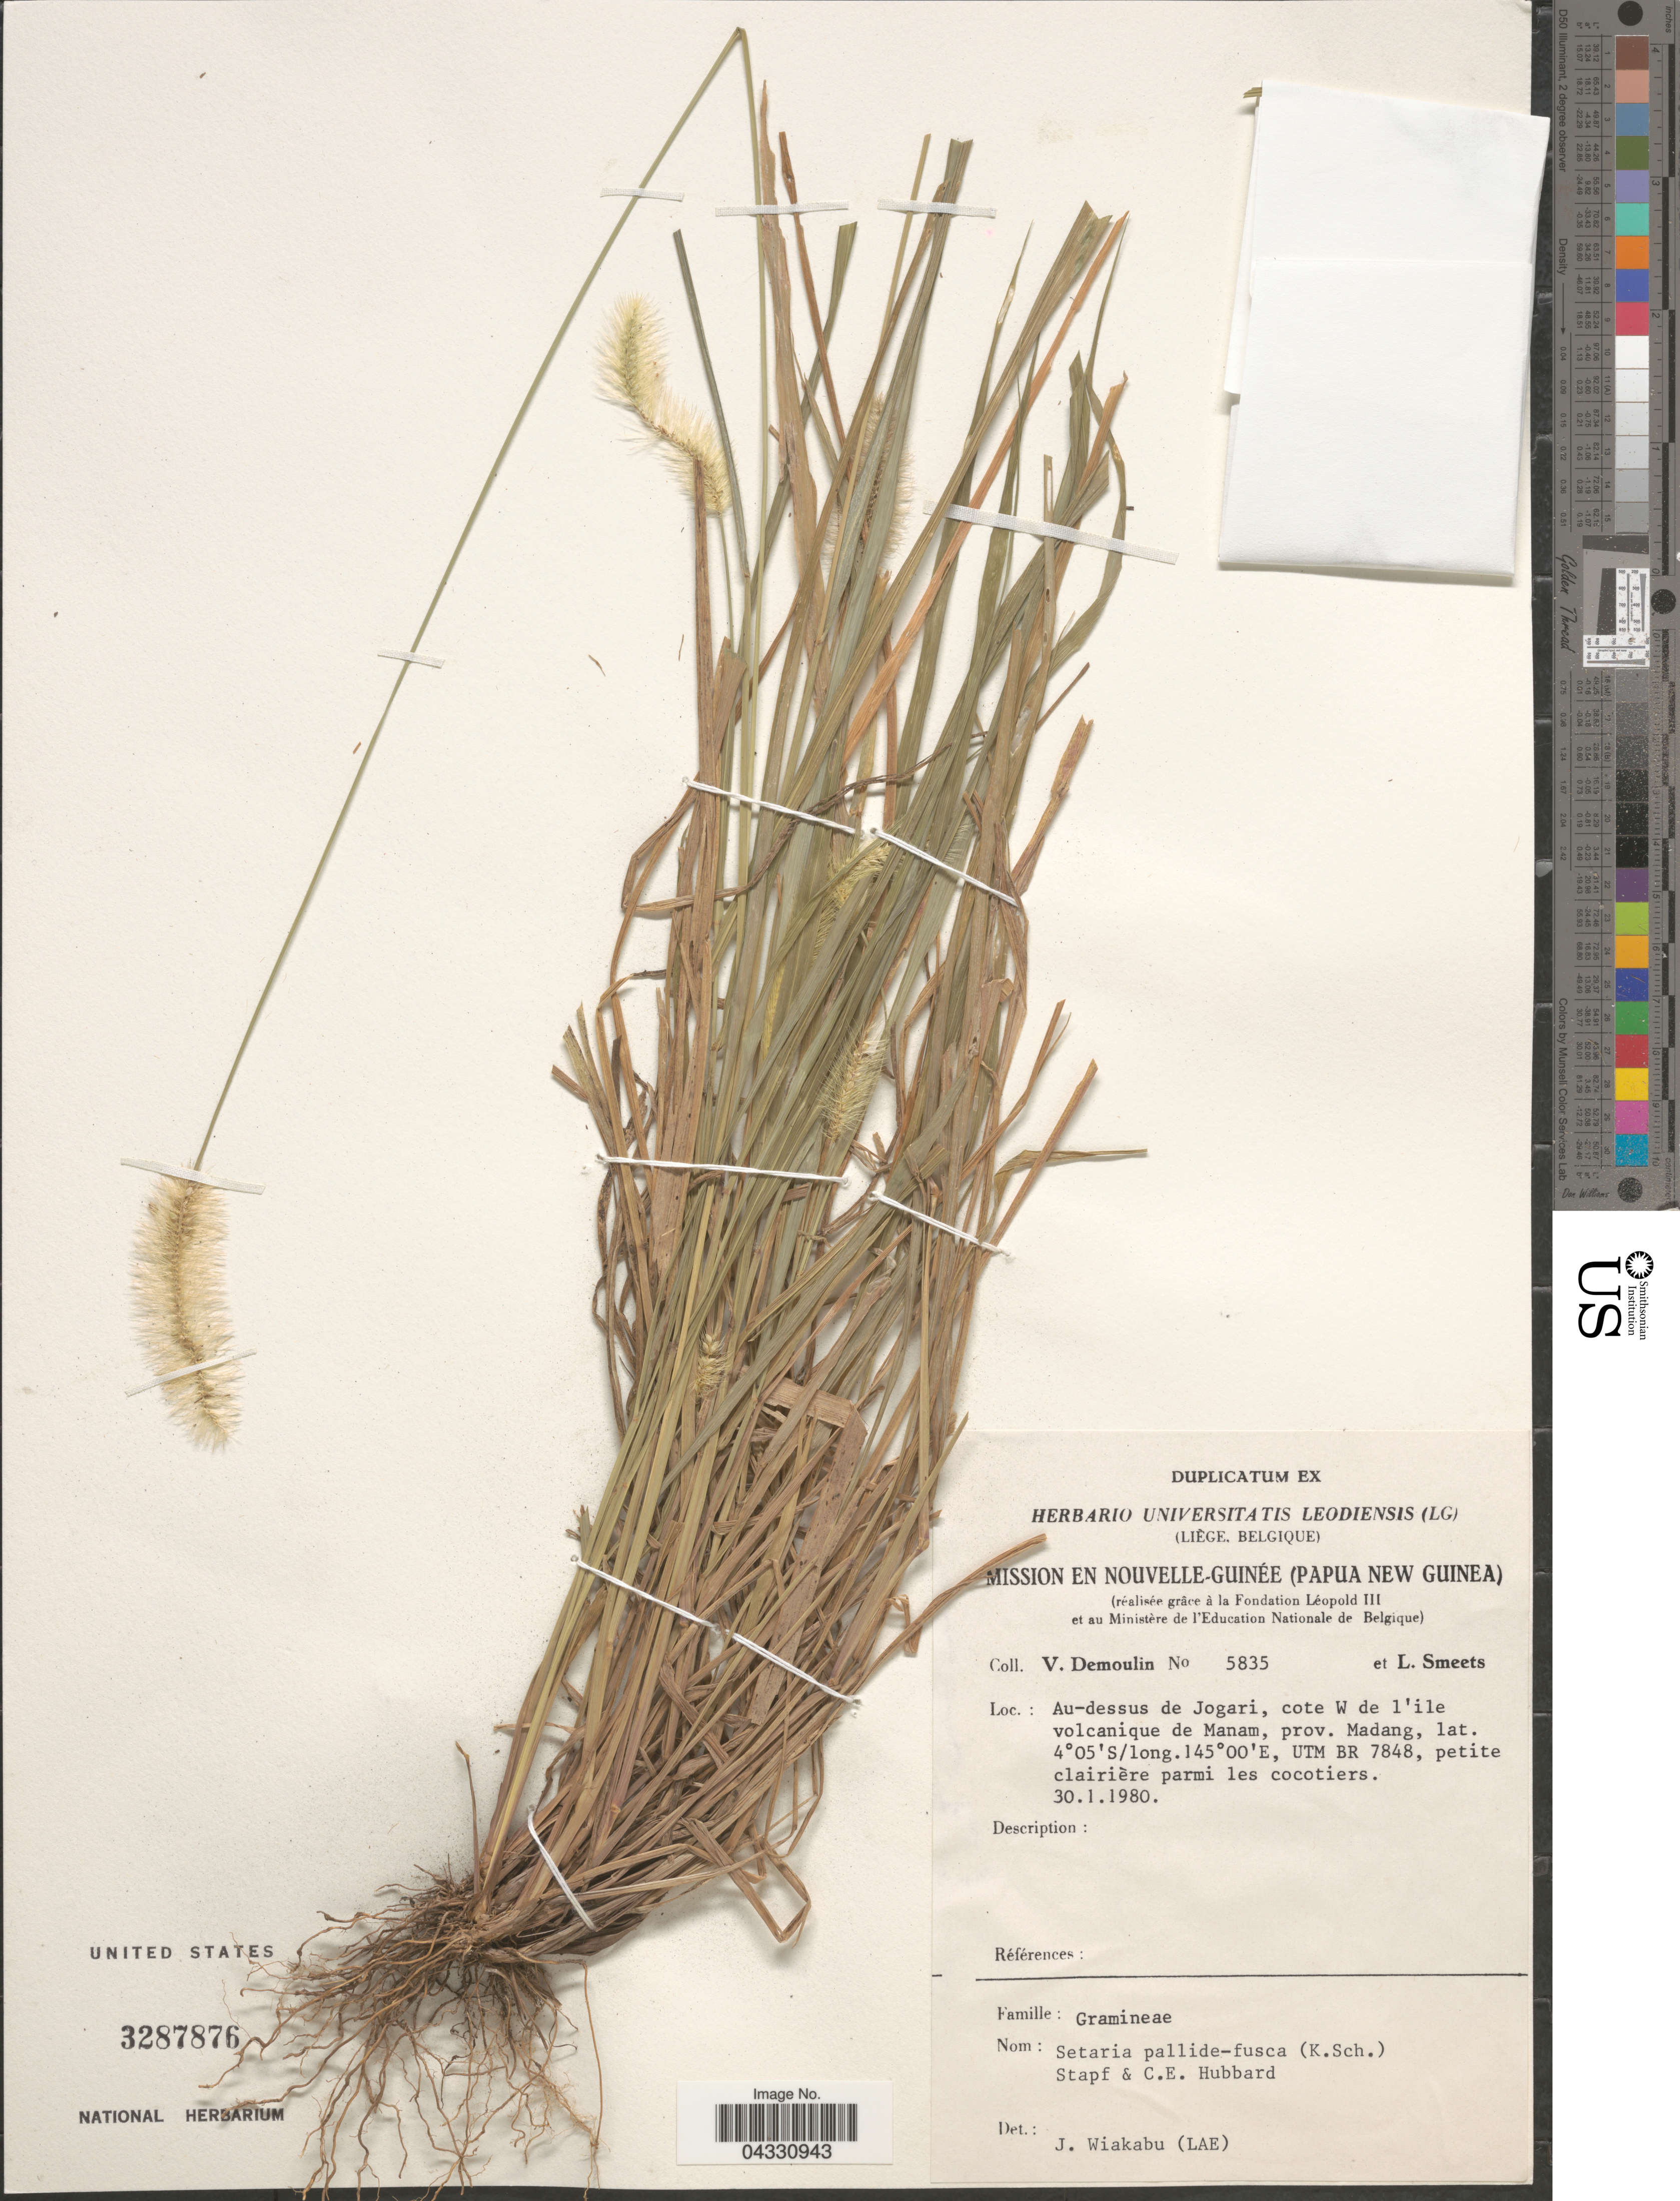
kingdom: Plantae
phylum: Tracheophyta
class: Liliopsida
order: Poales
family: Poaceae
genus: Setaria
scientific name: Setaria pallide-fusca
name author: (Schumach.) Stapf & C.E. Hubb.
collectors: V. Demoulin & L. Smeets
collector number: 5835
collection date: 1980-01-30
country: Papua New Guinea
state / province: Madang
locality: Mission en Nouvelle-Guinée. Au-dessus de Jogari, cote W de l'ile volcanique de Manam, UTM BT 7848, petite clairière parmi les cocotiers.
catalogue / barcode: US 3287876